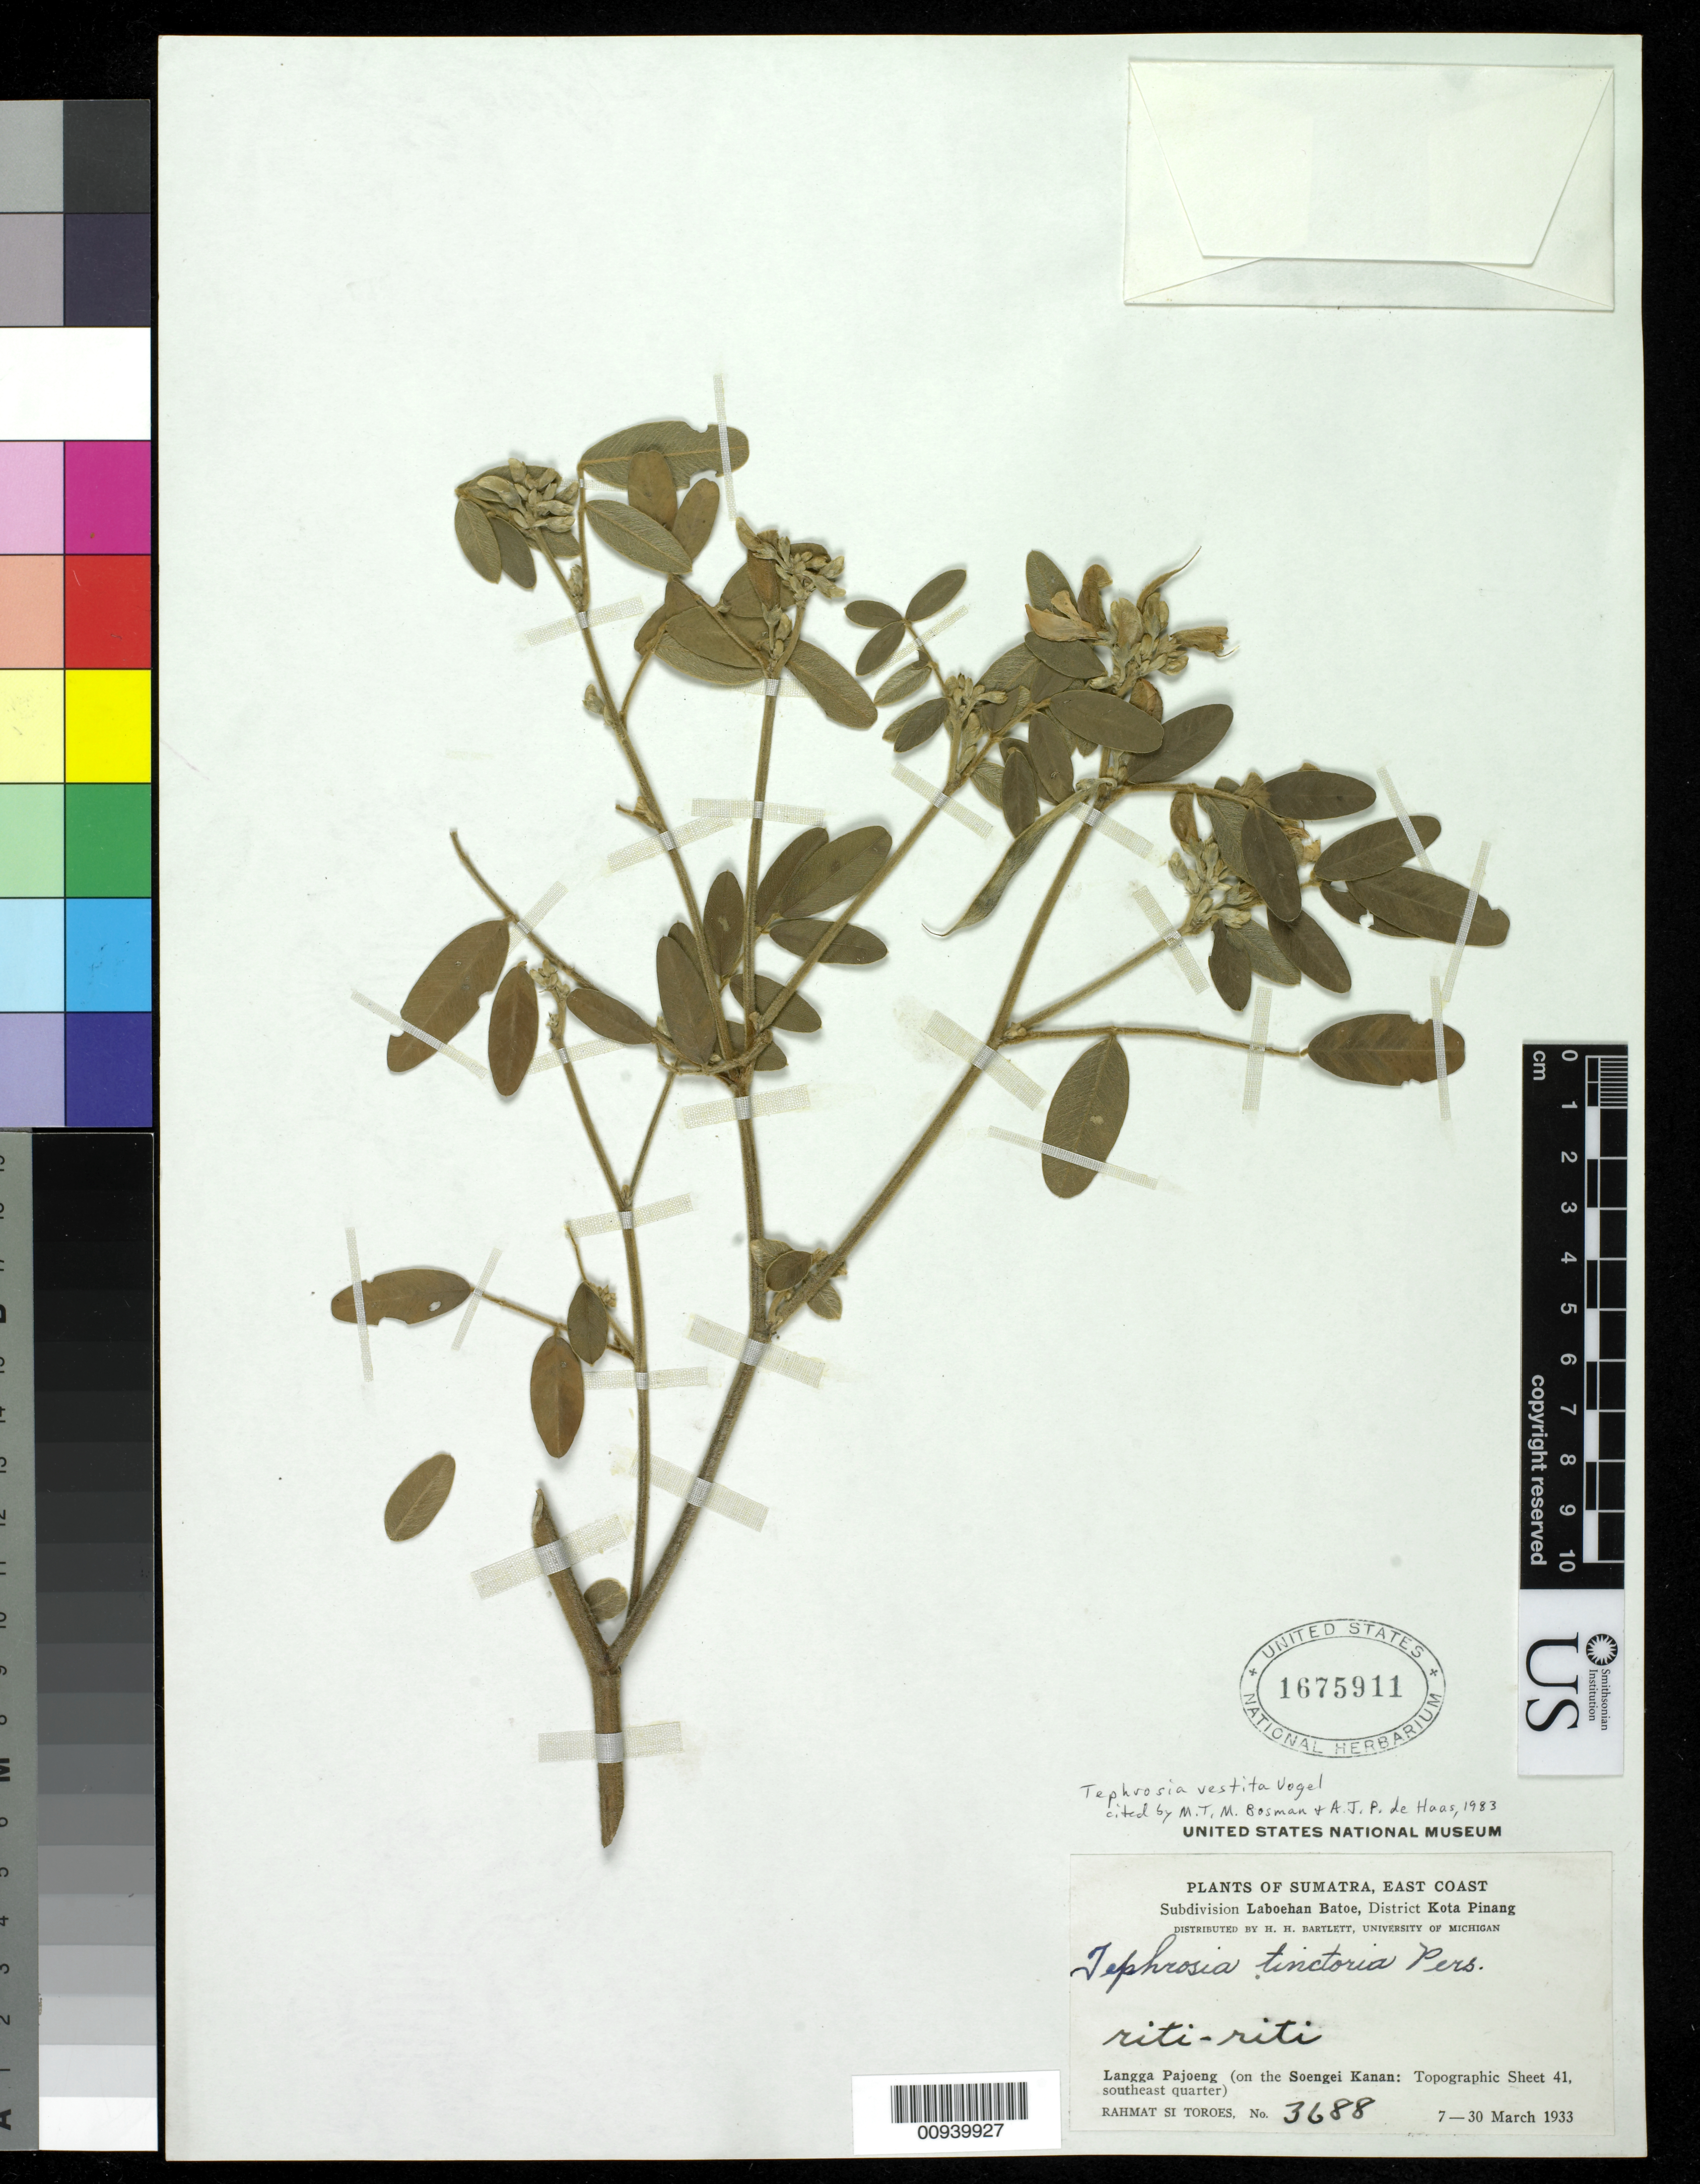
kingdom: Plantae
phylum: Tracheophyta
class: Magnoliopsida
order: Fabales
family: Fabaceae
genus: Tephrosia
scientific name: Tephrosia vestita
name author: Vogel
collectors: Rahmat Si Boeea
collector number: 3688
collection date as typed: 07 Mar 1933 to 30 Mar 1933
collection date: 1933-03-07/1933-03-30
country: Indonesia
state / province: Sumatra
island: Sumatra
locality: East Coast, Subdivision Laboehan Batoe, District Kota Pinang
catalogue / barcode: US 1675911